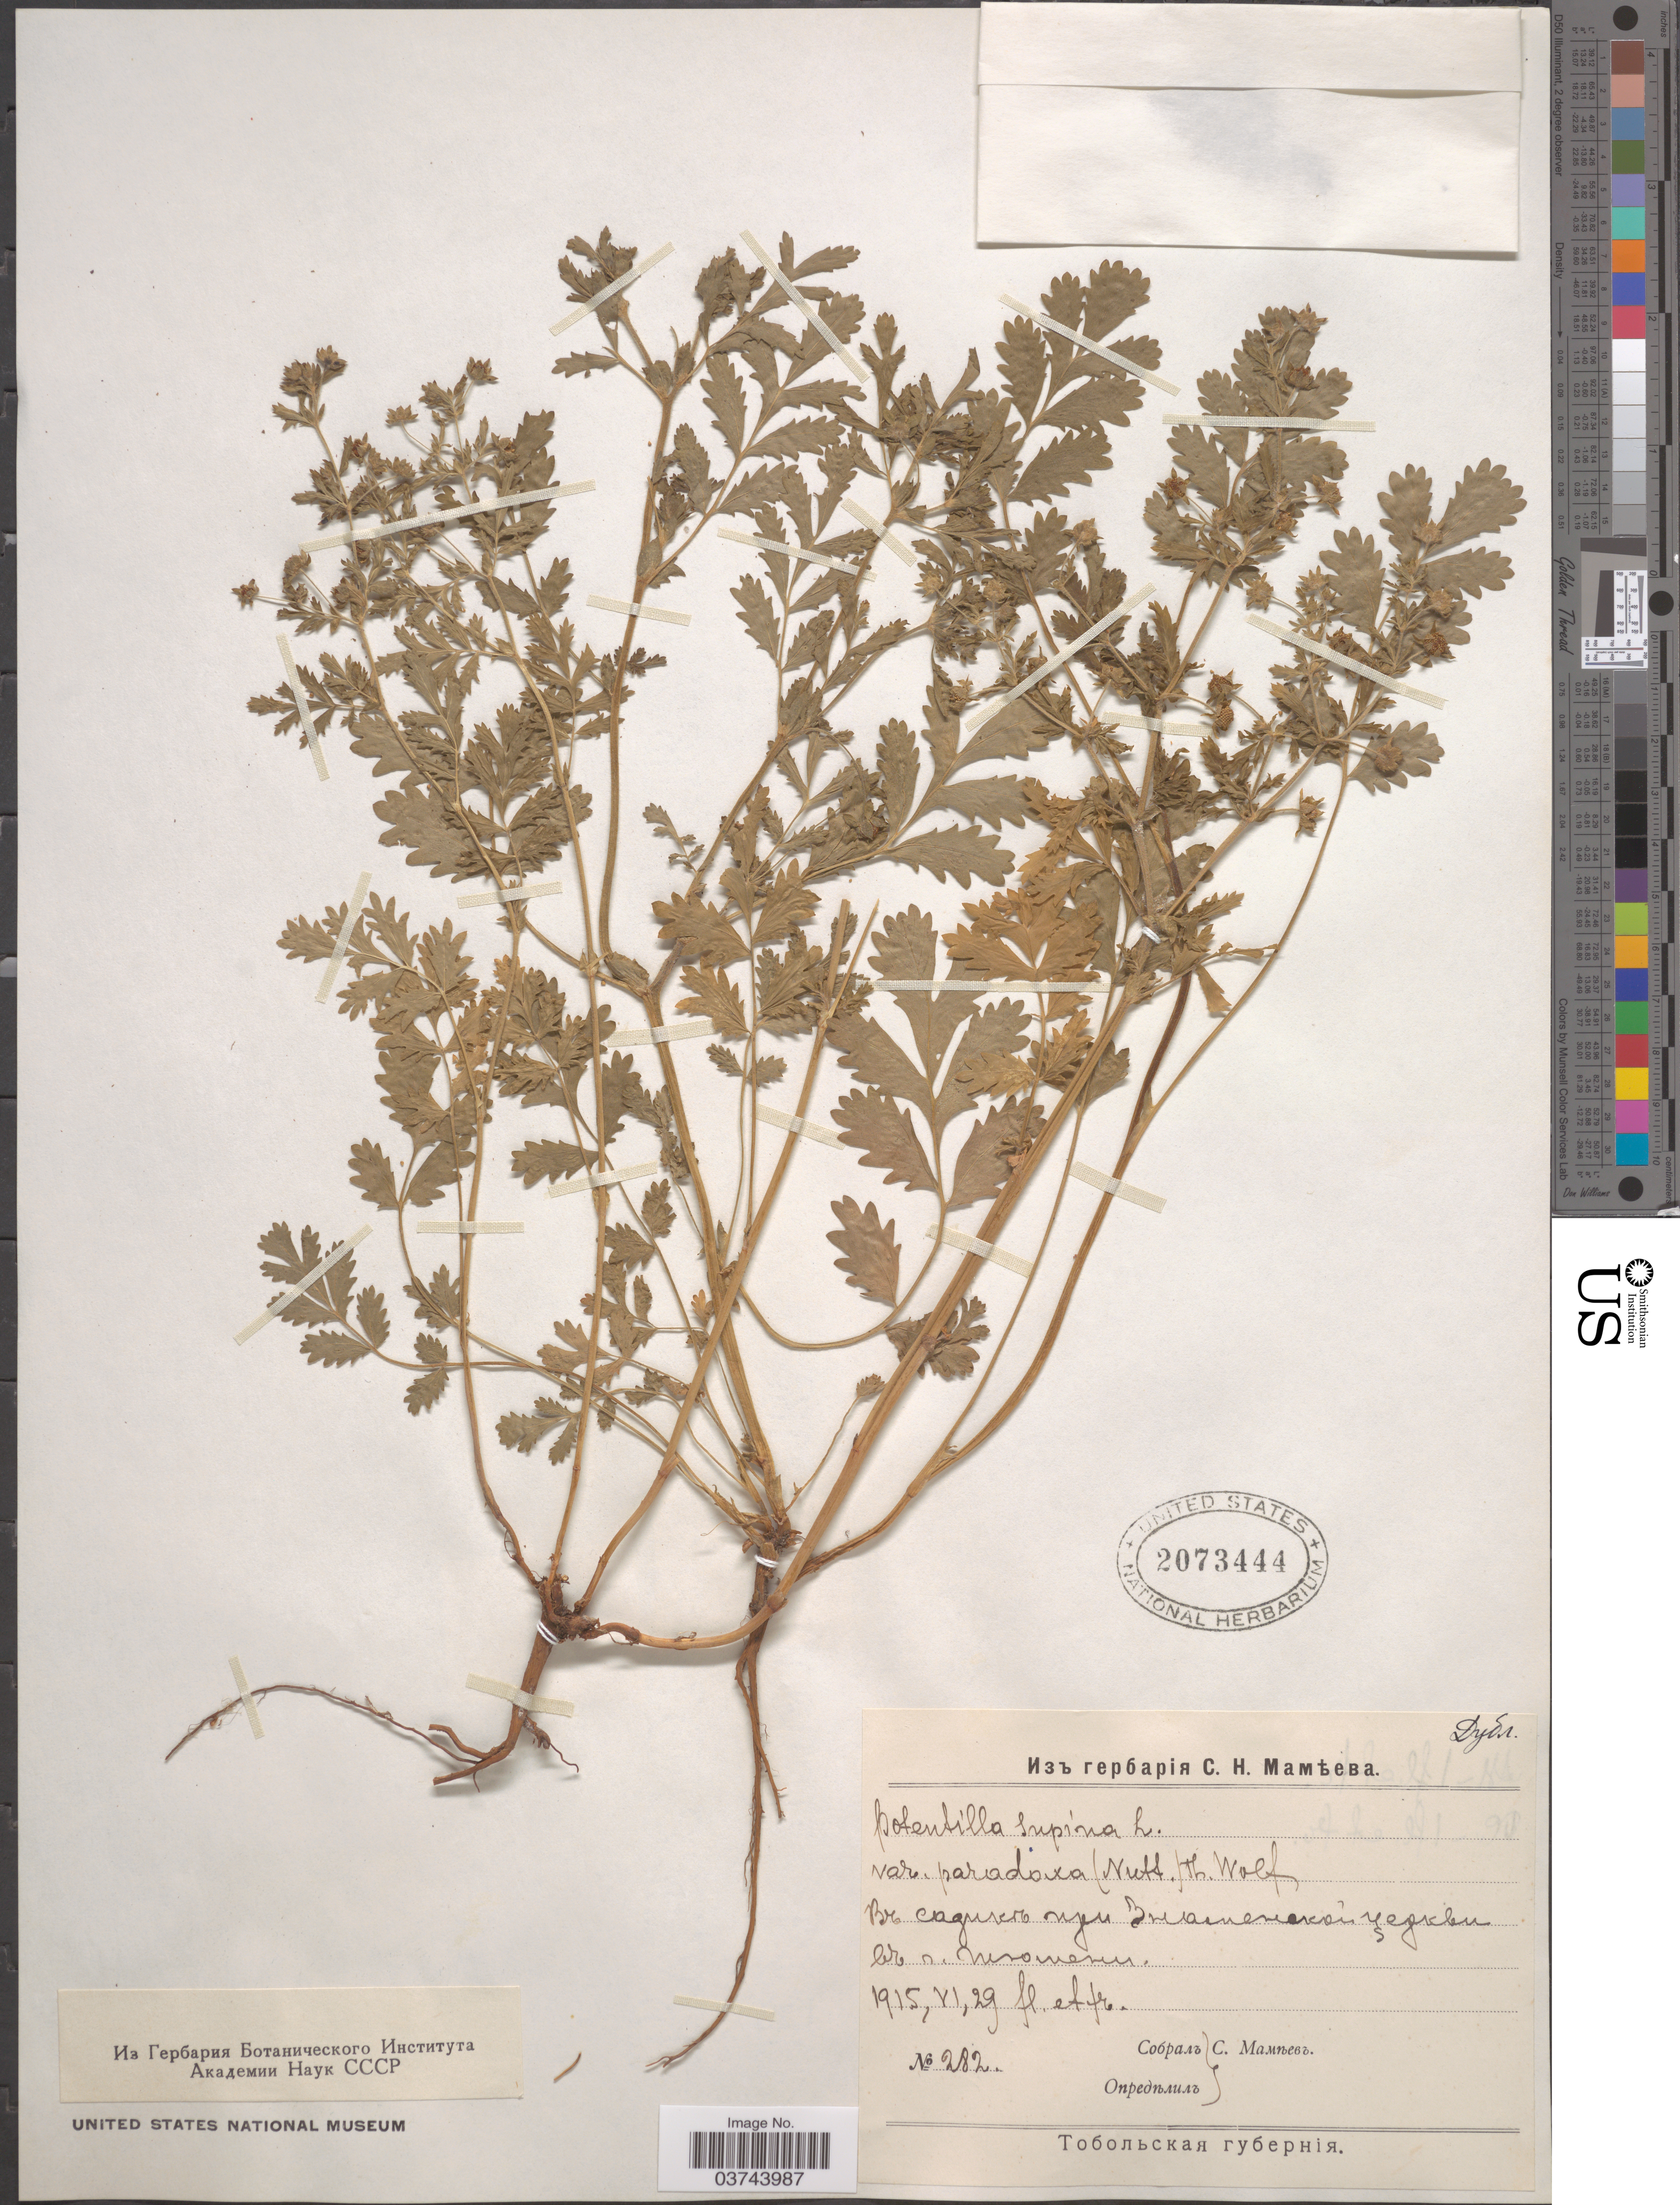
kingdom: Plantae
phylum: Tracheophyta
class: Magnoliopsida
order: Rosales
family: Rosaceae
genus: Potentilla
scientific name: Potentilla supina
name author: L.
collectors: X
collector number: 282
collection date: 1915-06-29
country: Russian Federation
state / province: Tyumen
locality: In the garden of Vozneseniya Church in Tyumen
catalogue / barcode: US 2073444